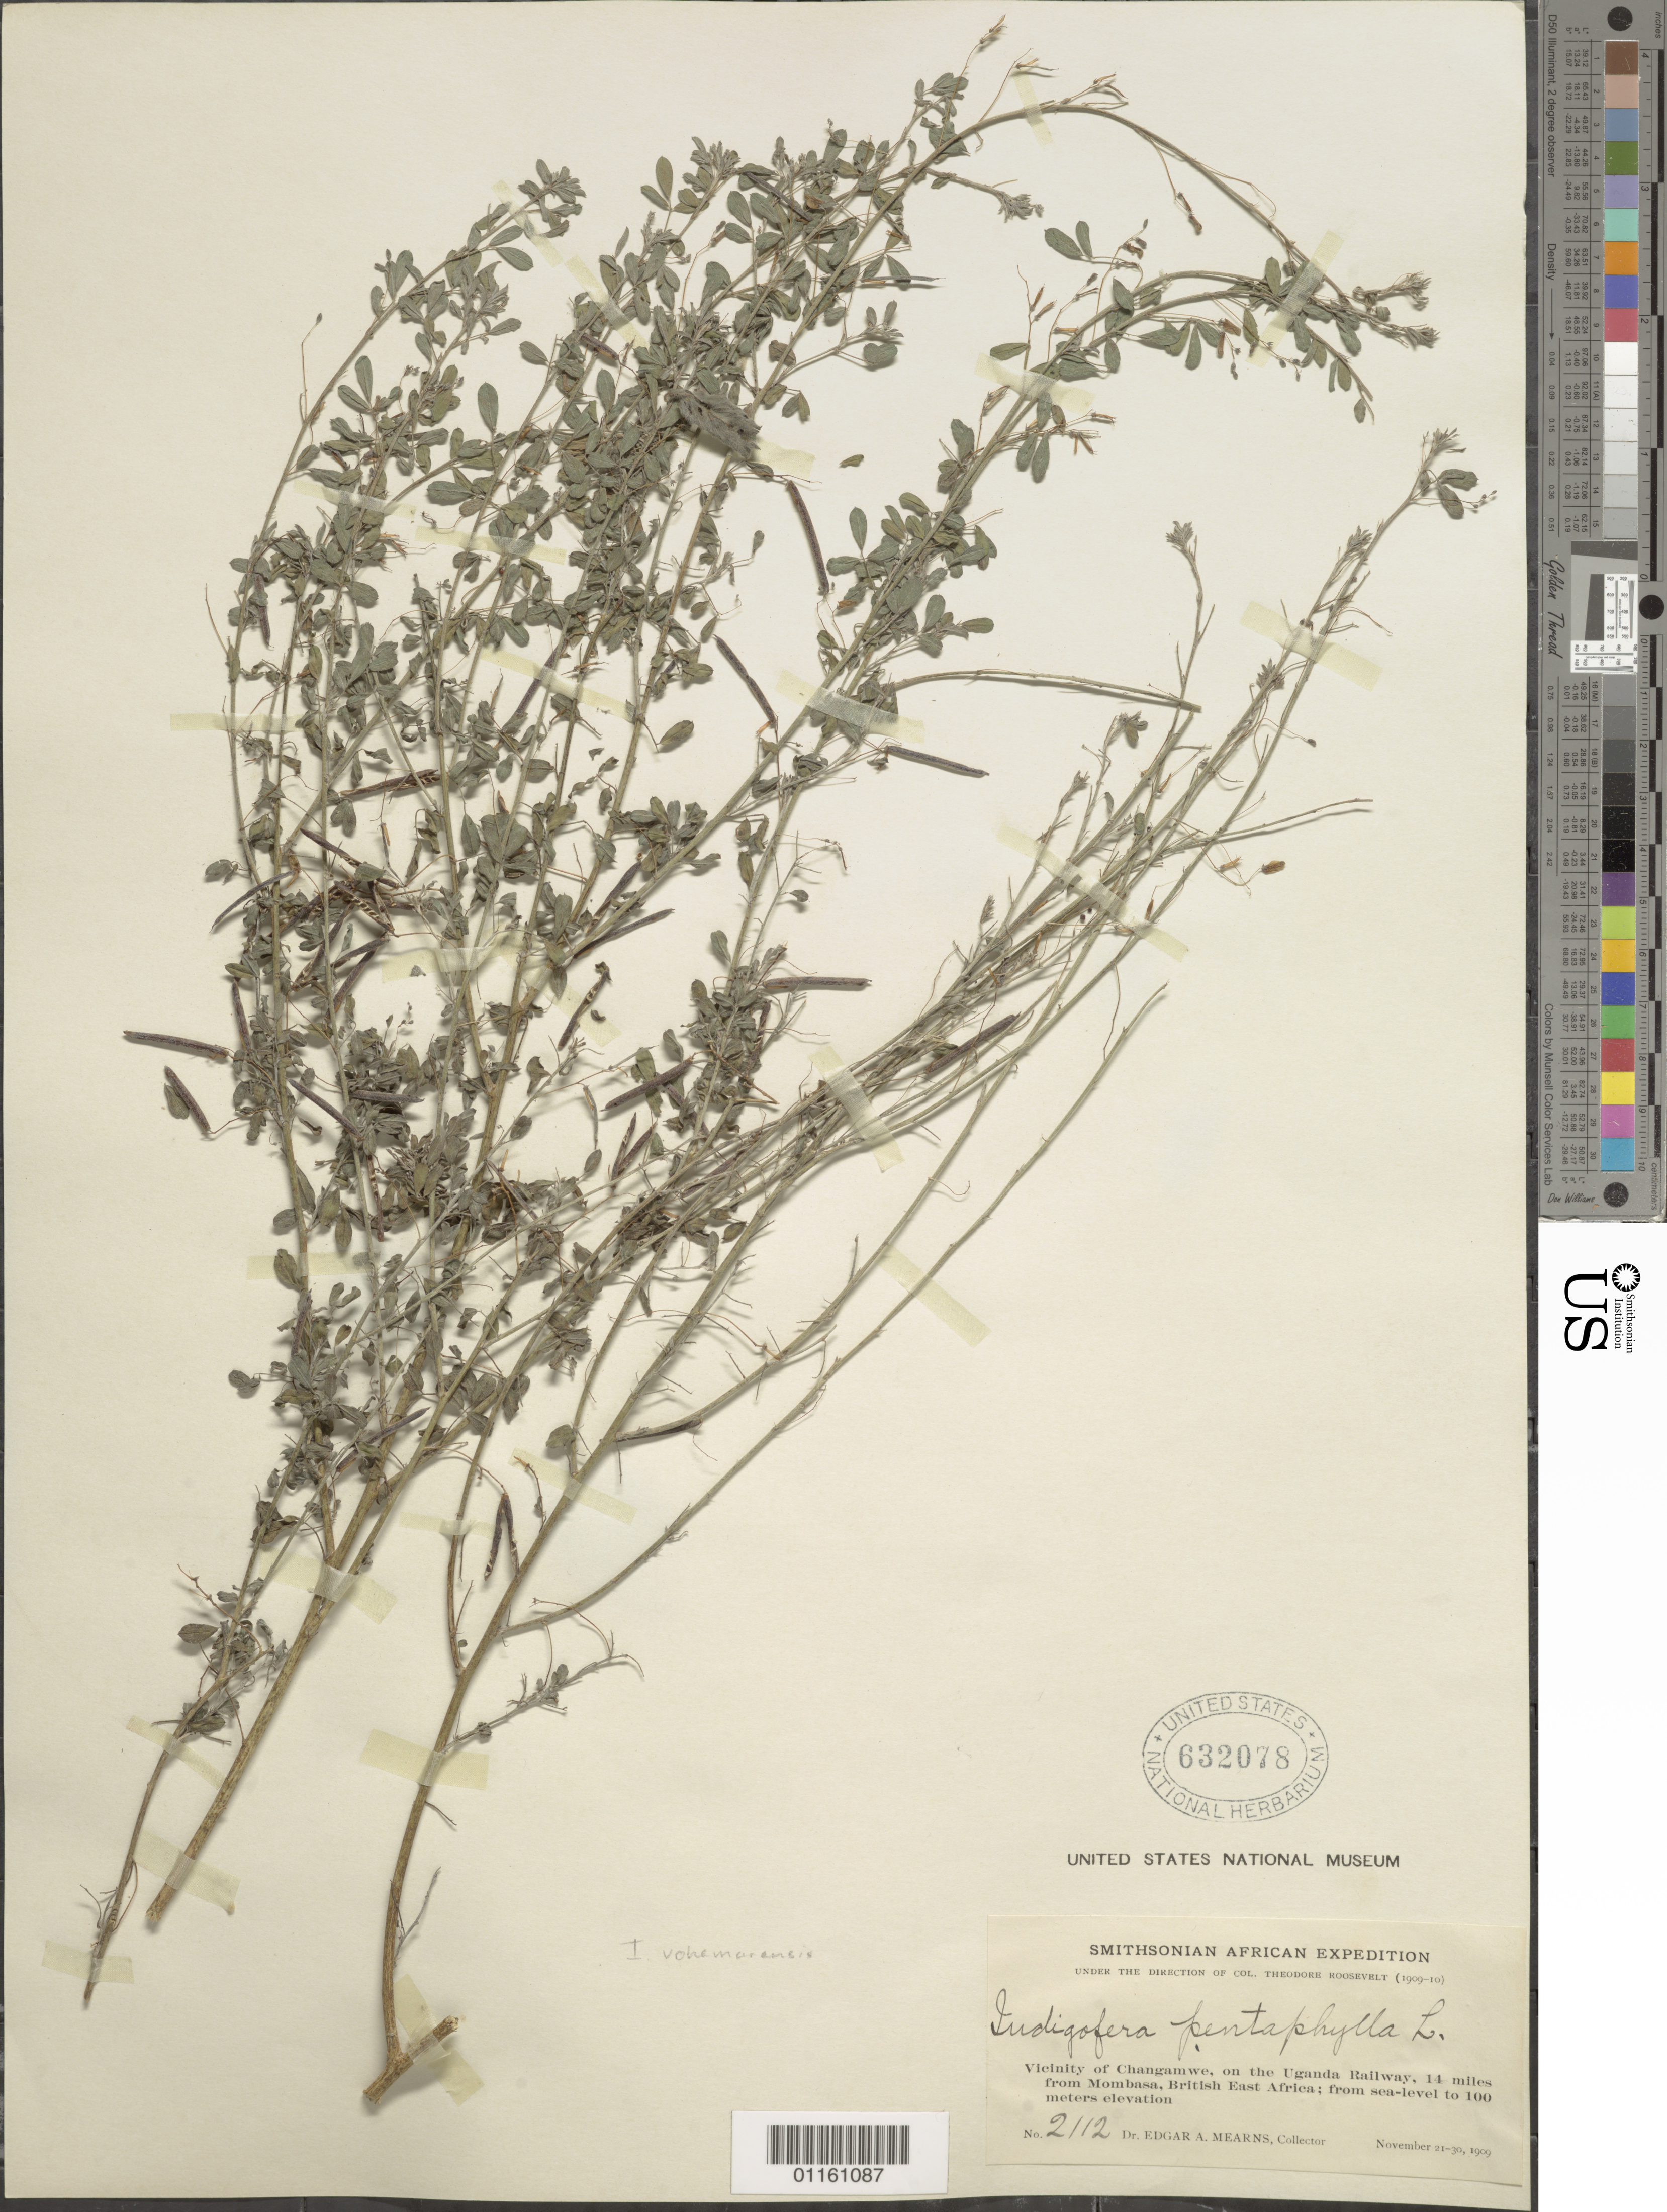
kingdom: Plantae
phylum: Tracheophyta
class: Magnoliopsida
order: Fabales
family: Fabaceae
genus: Indigofera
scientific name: Indigofera vohemarensis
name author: Baill.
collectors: E. A. Mearns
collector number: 2112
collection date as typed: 21 Nov 1909 to 30 Nov 1909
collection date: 1909-11-21/1909-11-30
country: Uganda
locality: Vicinity of Changamwe, on the Uganda railway, 14 mi from Mombasa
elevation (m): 0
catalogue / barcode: US 632078